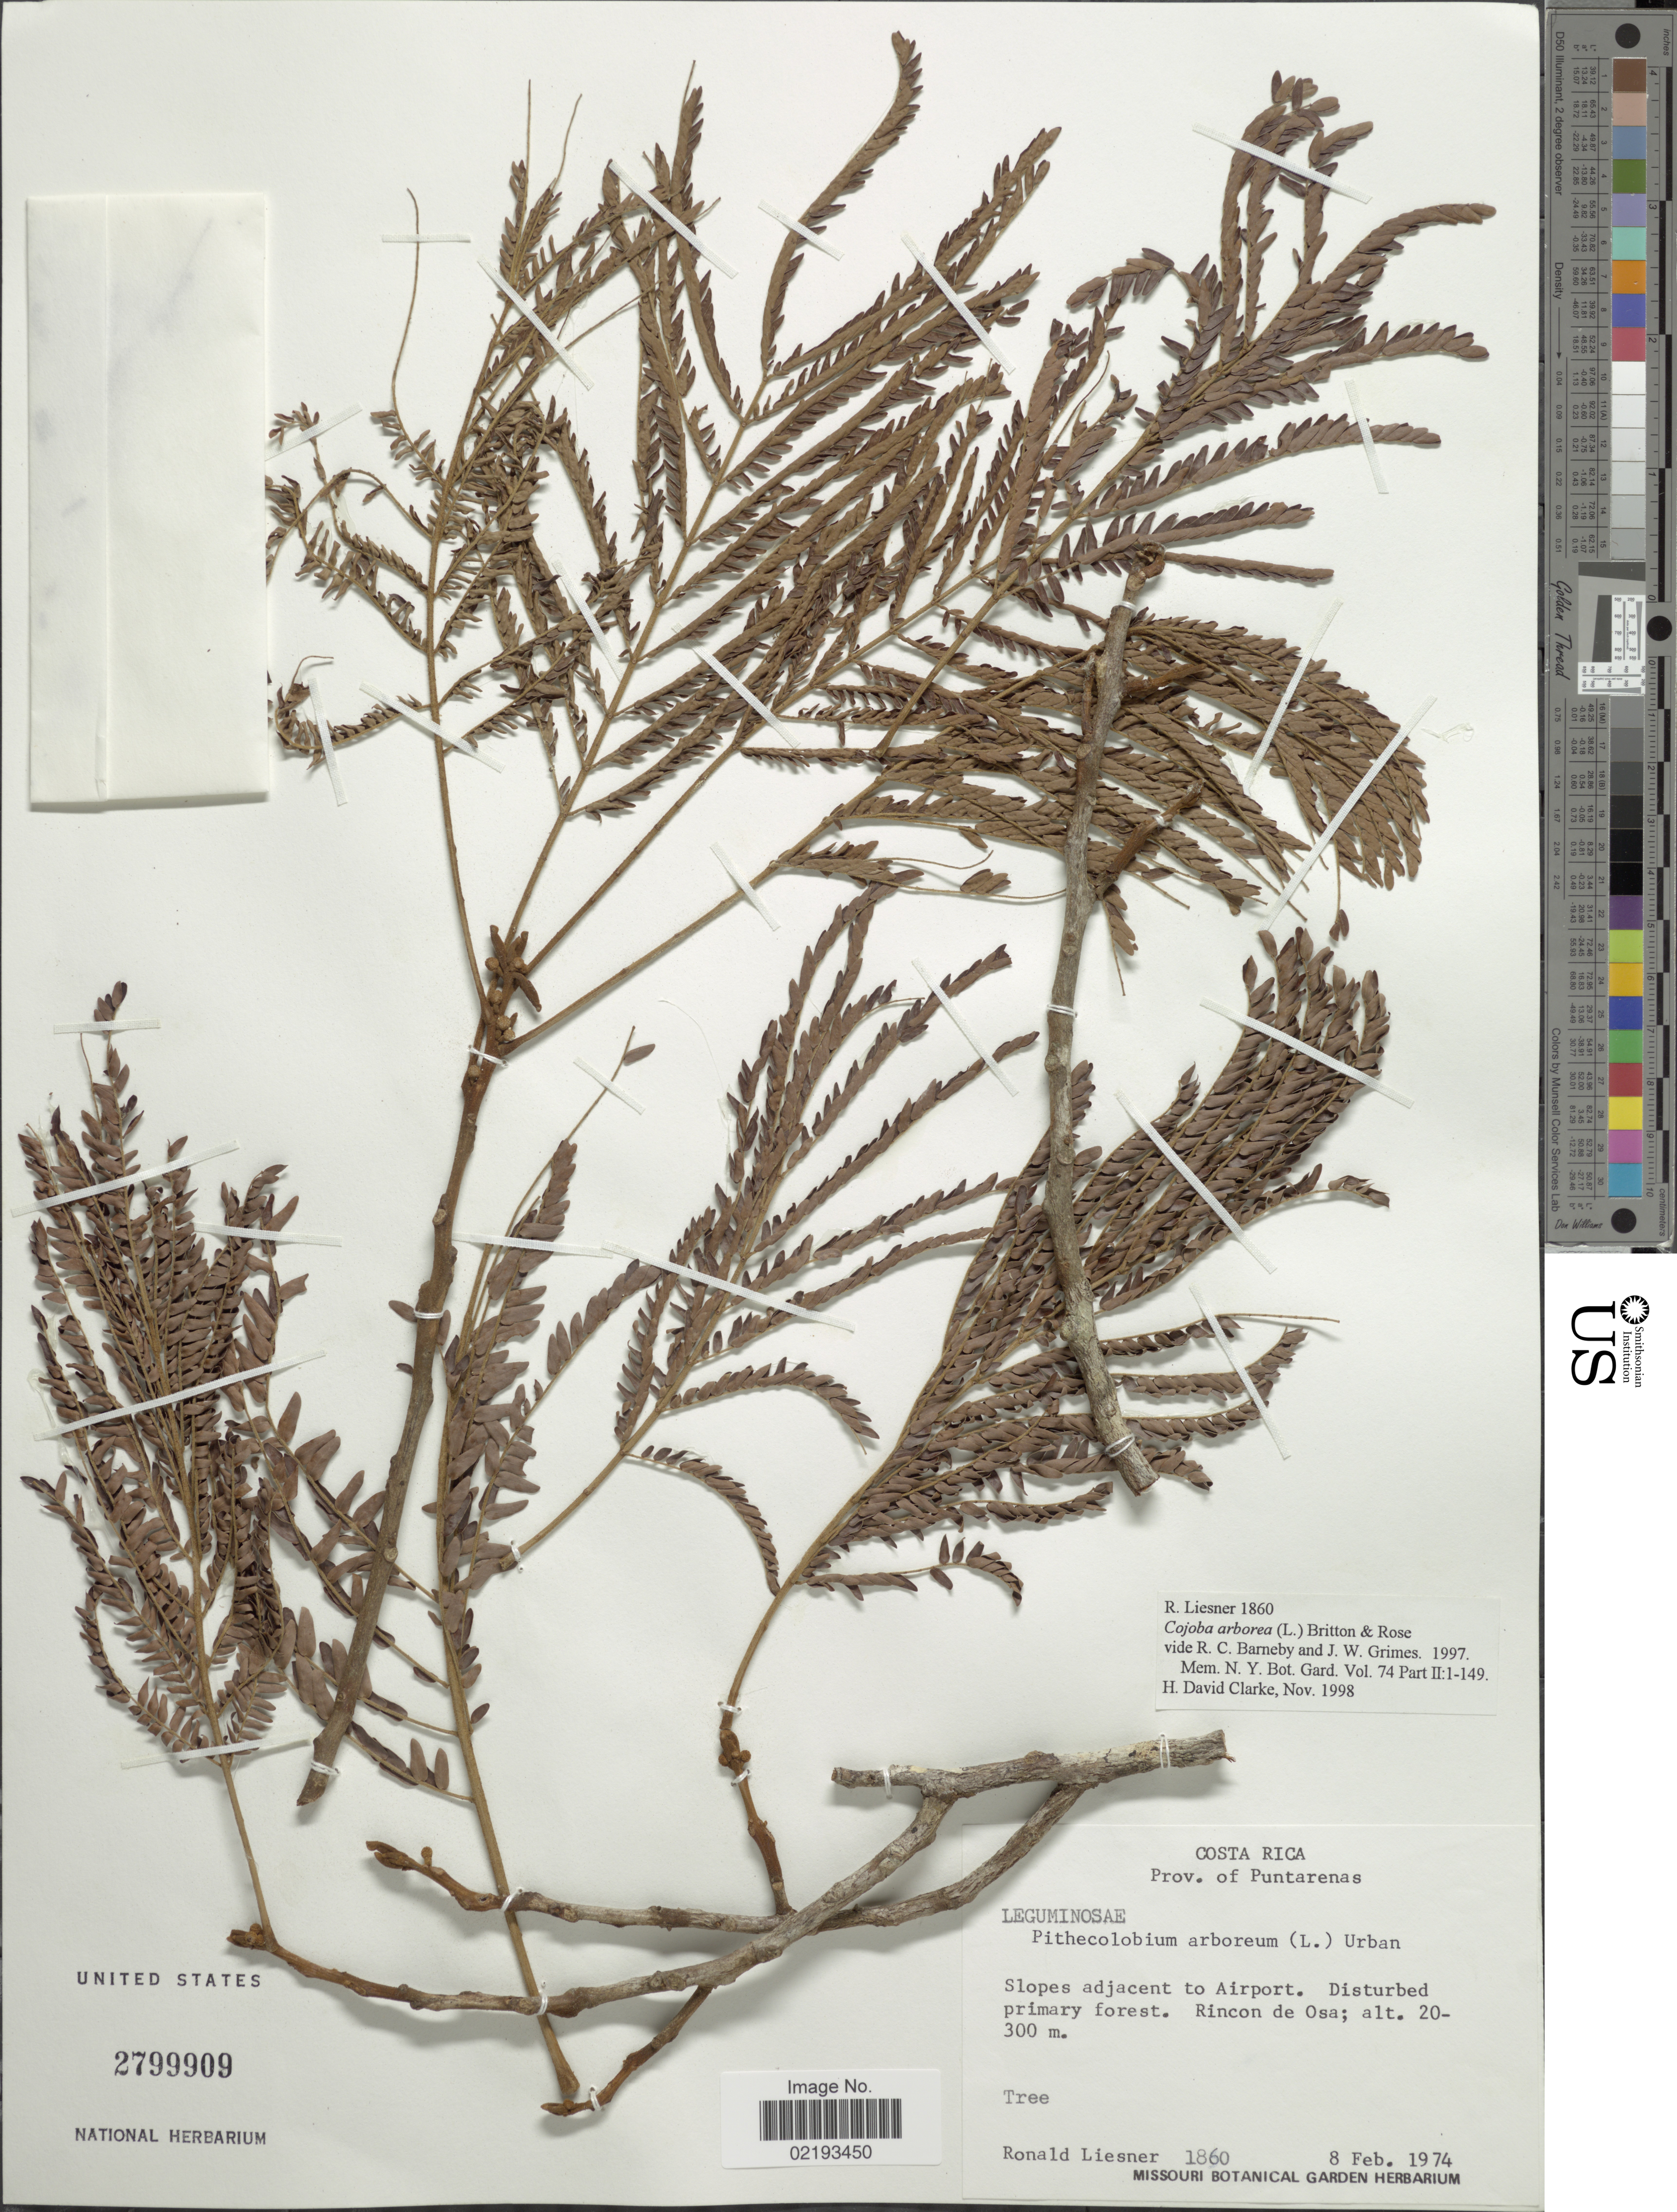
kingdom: Plantae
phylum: Tracheophyta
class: Magnoliopsida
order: Fabales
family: Fabaceae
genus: Cojoba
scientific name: Cojoba arborea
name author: (L.) Britton & Rose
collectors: R. L. Liesner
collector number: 1860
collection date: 1974-02-08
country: Costa Rica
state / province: Puntarenas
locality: Slopes adjacent to Airport. Disturbed primary forest. Rincon de Osa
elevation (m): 20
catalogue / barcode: US 2799909